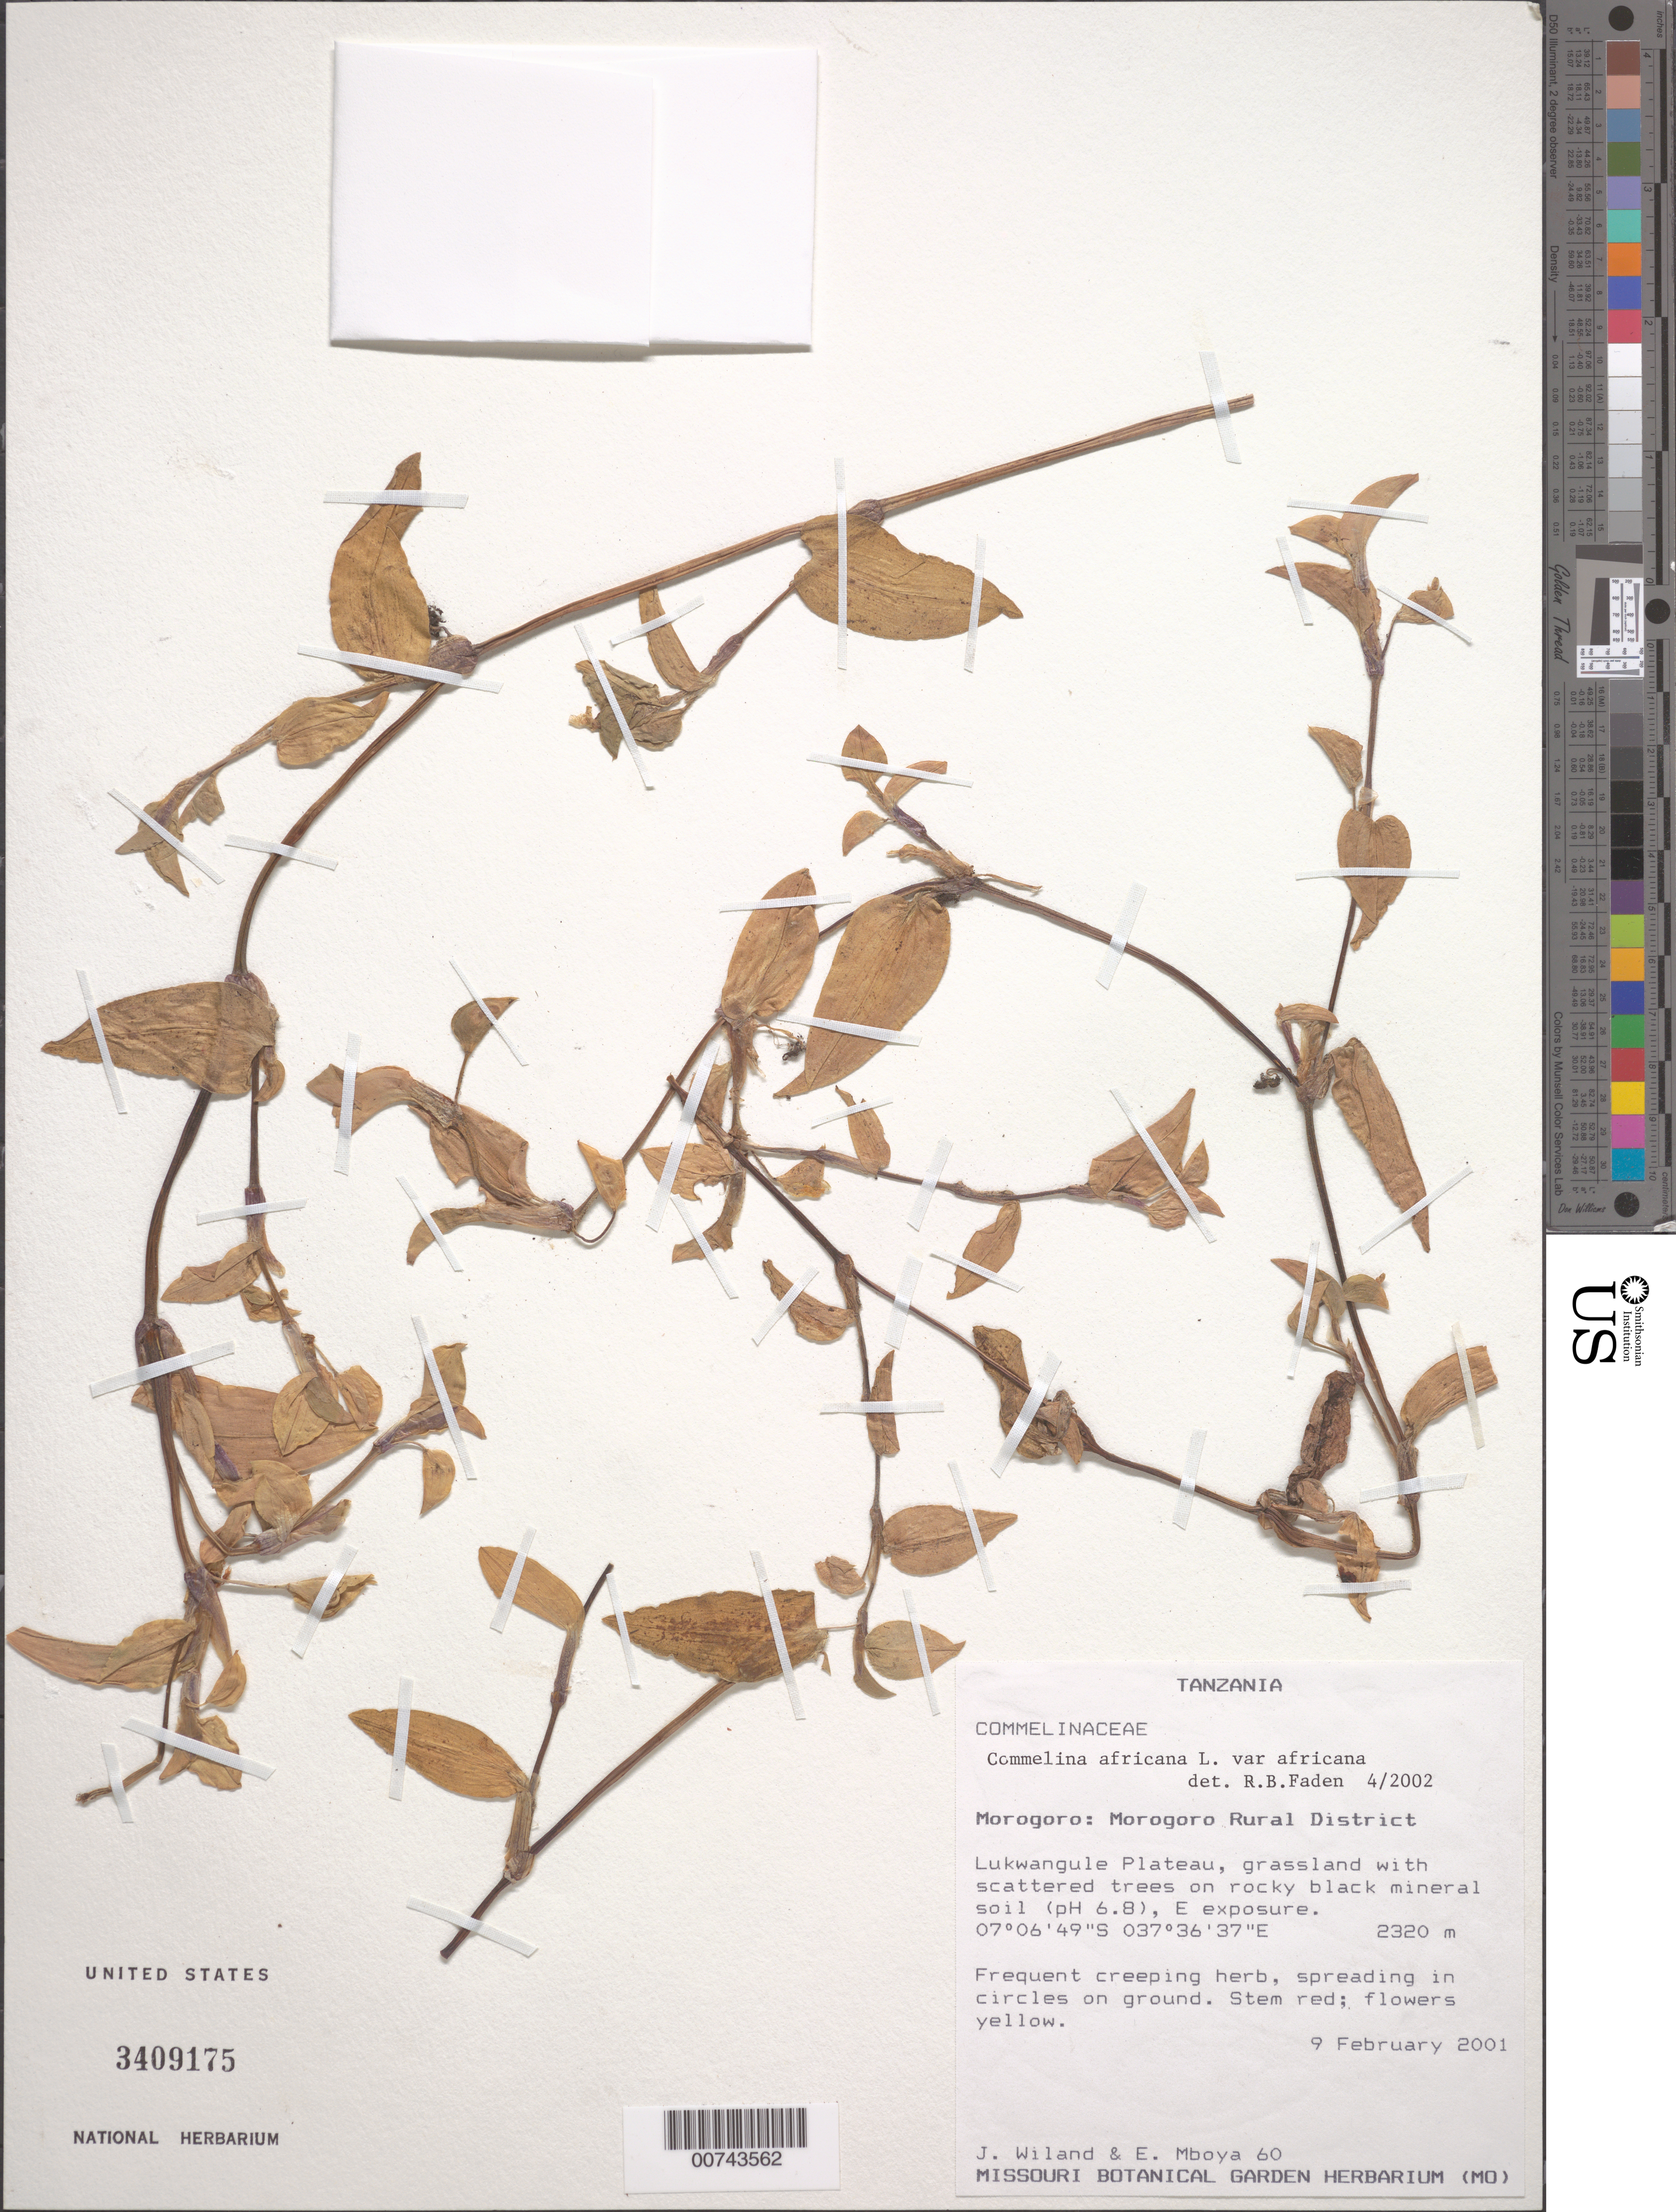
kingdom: Plantae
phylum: Tracheophyta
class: Liliopsida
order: Commelinales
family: Commelinaceae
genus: Commelina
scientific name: Commelina africana var. africana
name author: L.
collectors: J. Wiland & E. Mboya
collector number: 60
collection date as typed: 09 Feb 2001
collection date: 2001-02-09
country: Tanzania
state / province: Morogoro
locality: Lukwangule Plateau.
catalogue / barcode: US 3409175